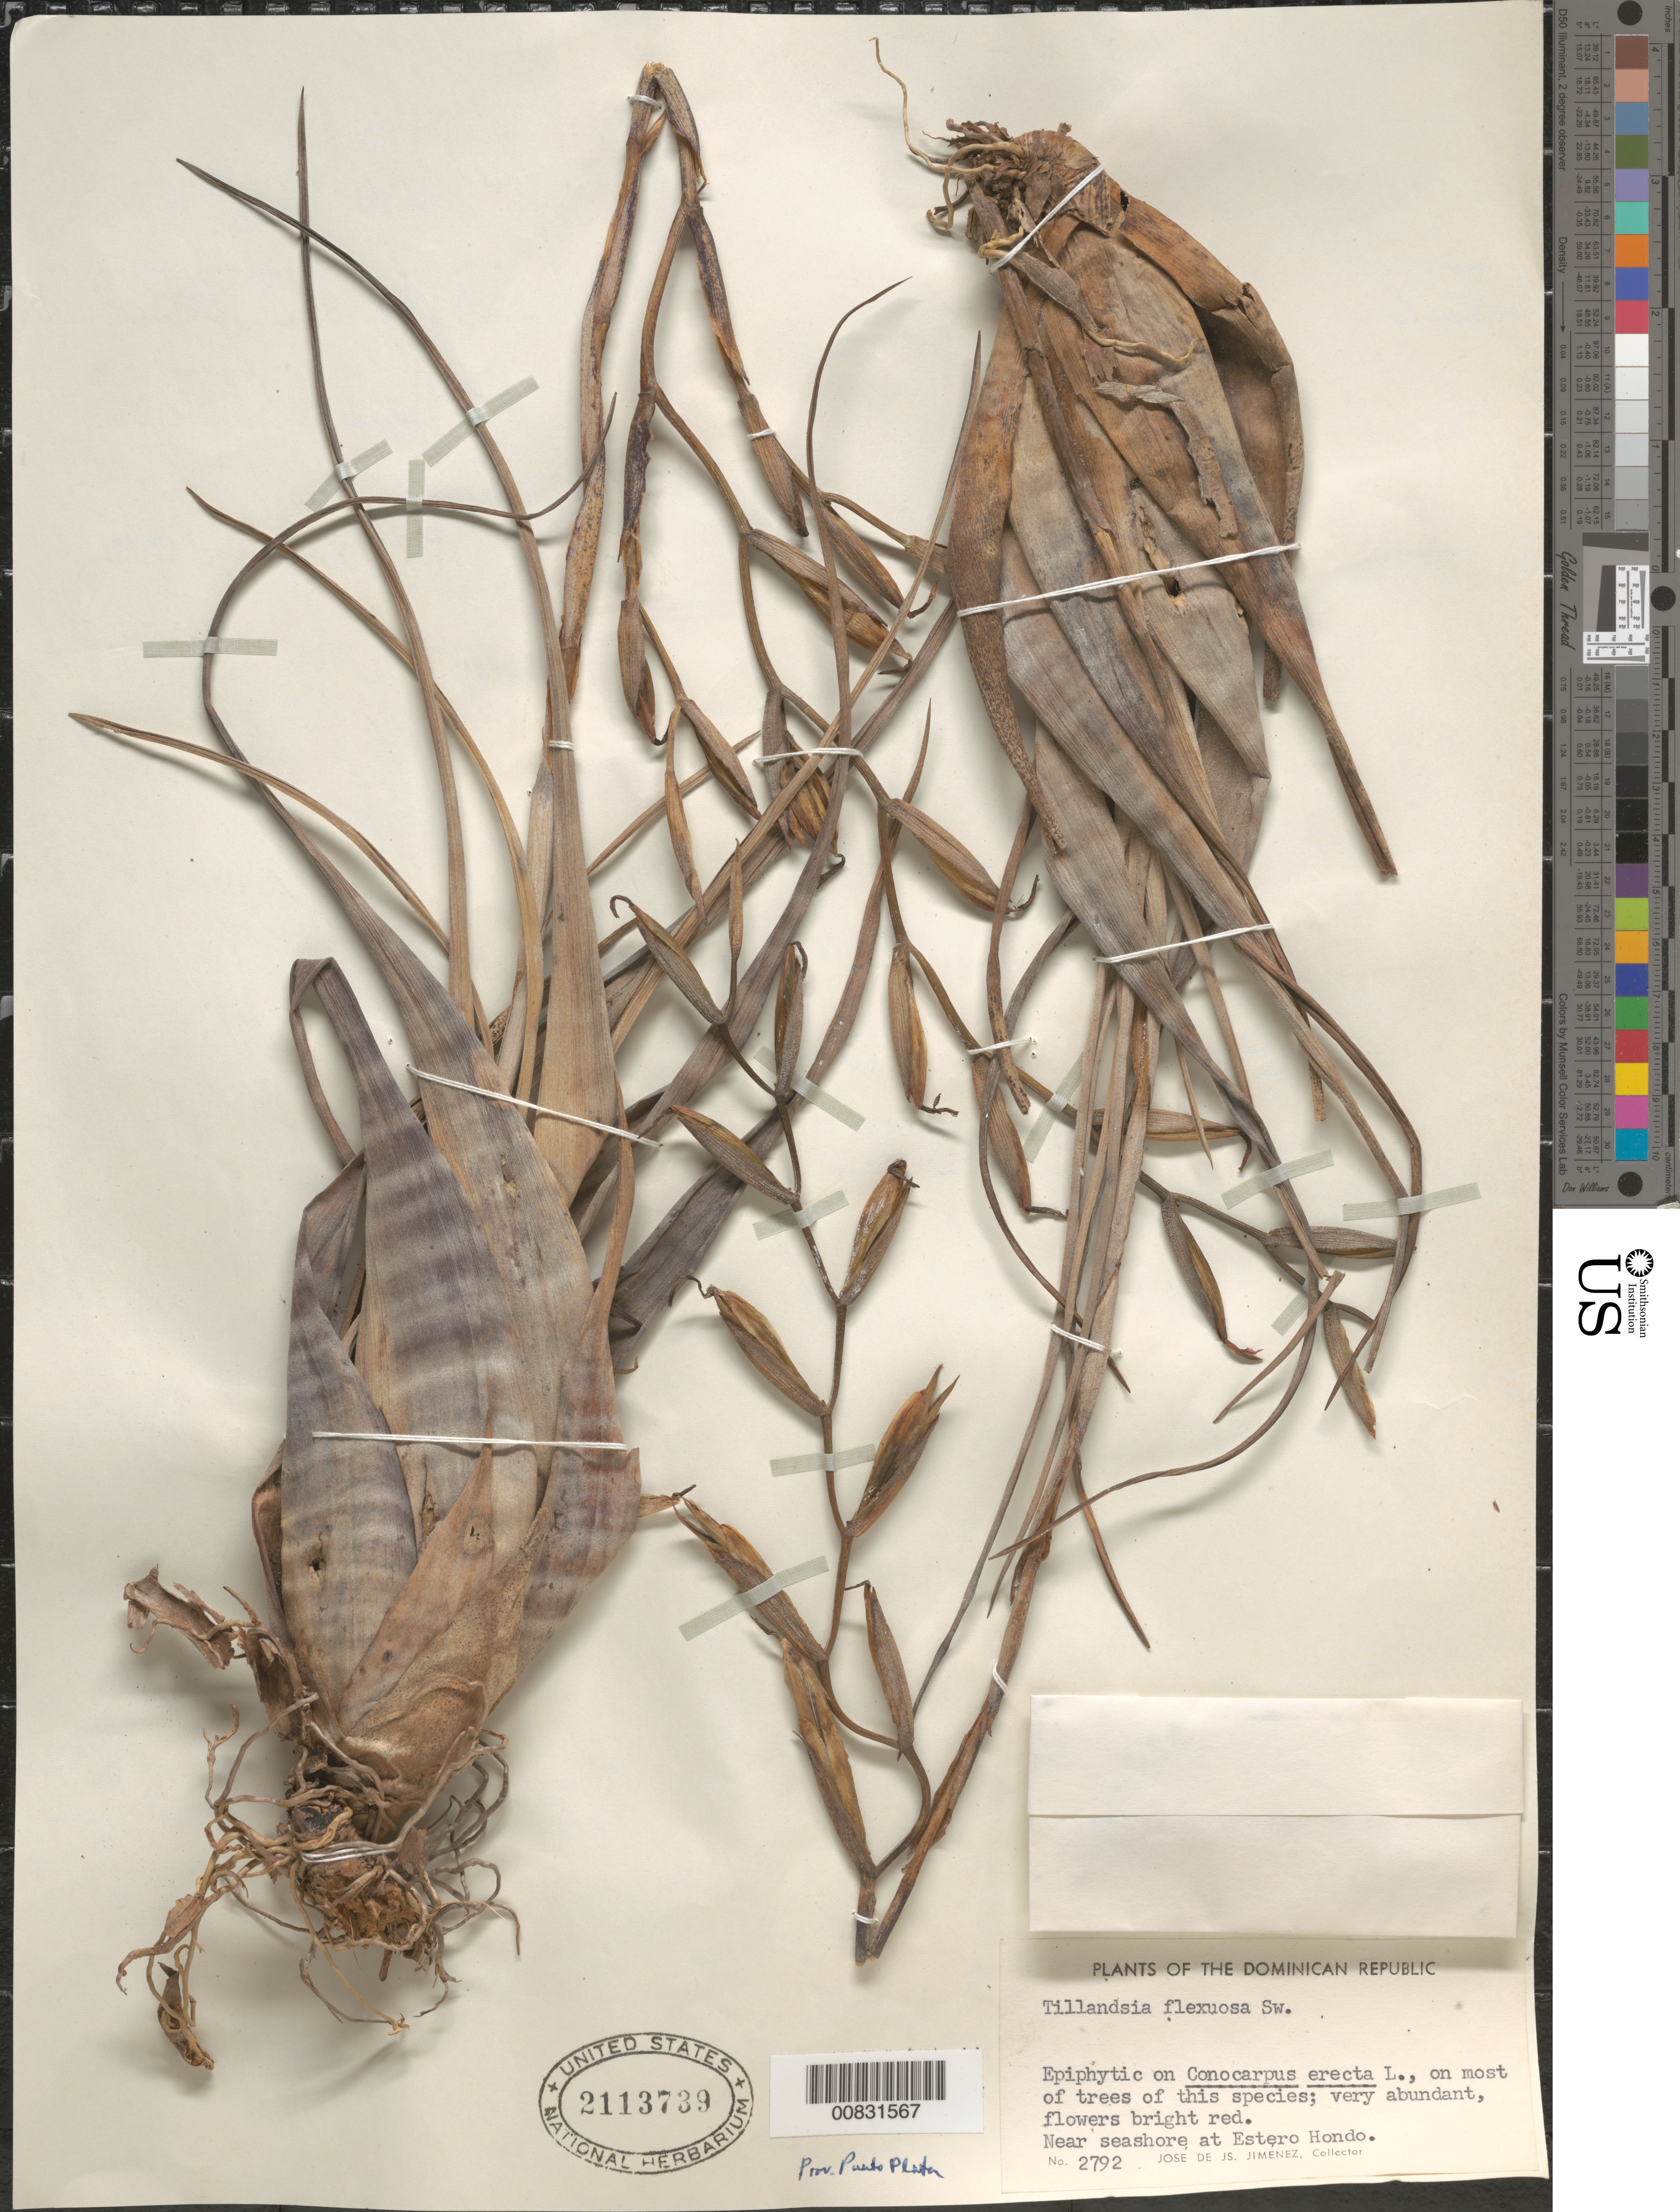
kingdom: Plantae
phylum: Tracheophyta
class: Liliopsida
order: Poales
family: Bromeliaceae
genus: Tillandsia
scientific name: Tillandsia flexuosa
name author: Sw.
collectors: J. J. Jiménez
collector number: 2792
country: Dominican Republic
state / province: Puerto Plata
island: Hispaniola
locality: Near seashore at Estero Hondo.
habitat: On Conocarpus erecta L., on most trees of this species.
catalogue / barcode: US 2113739